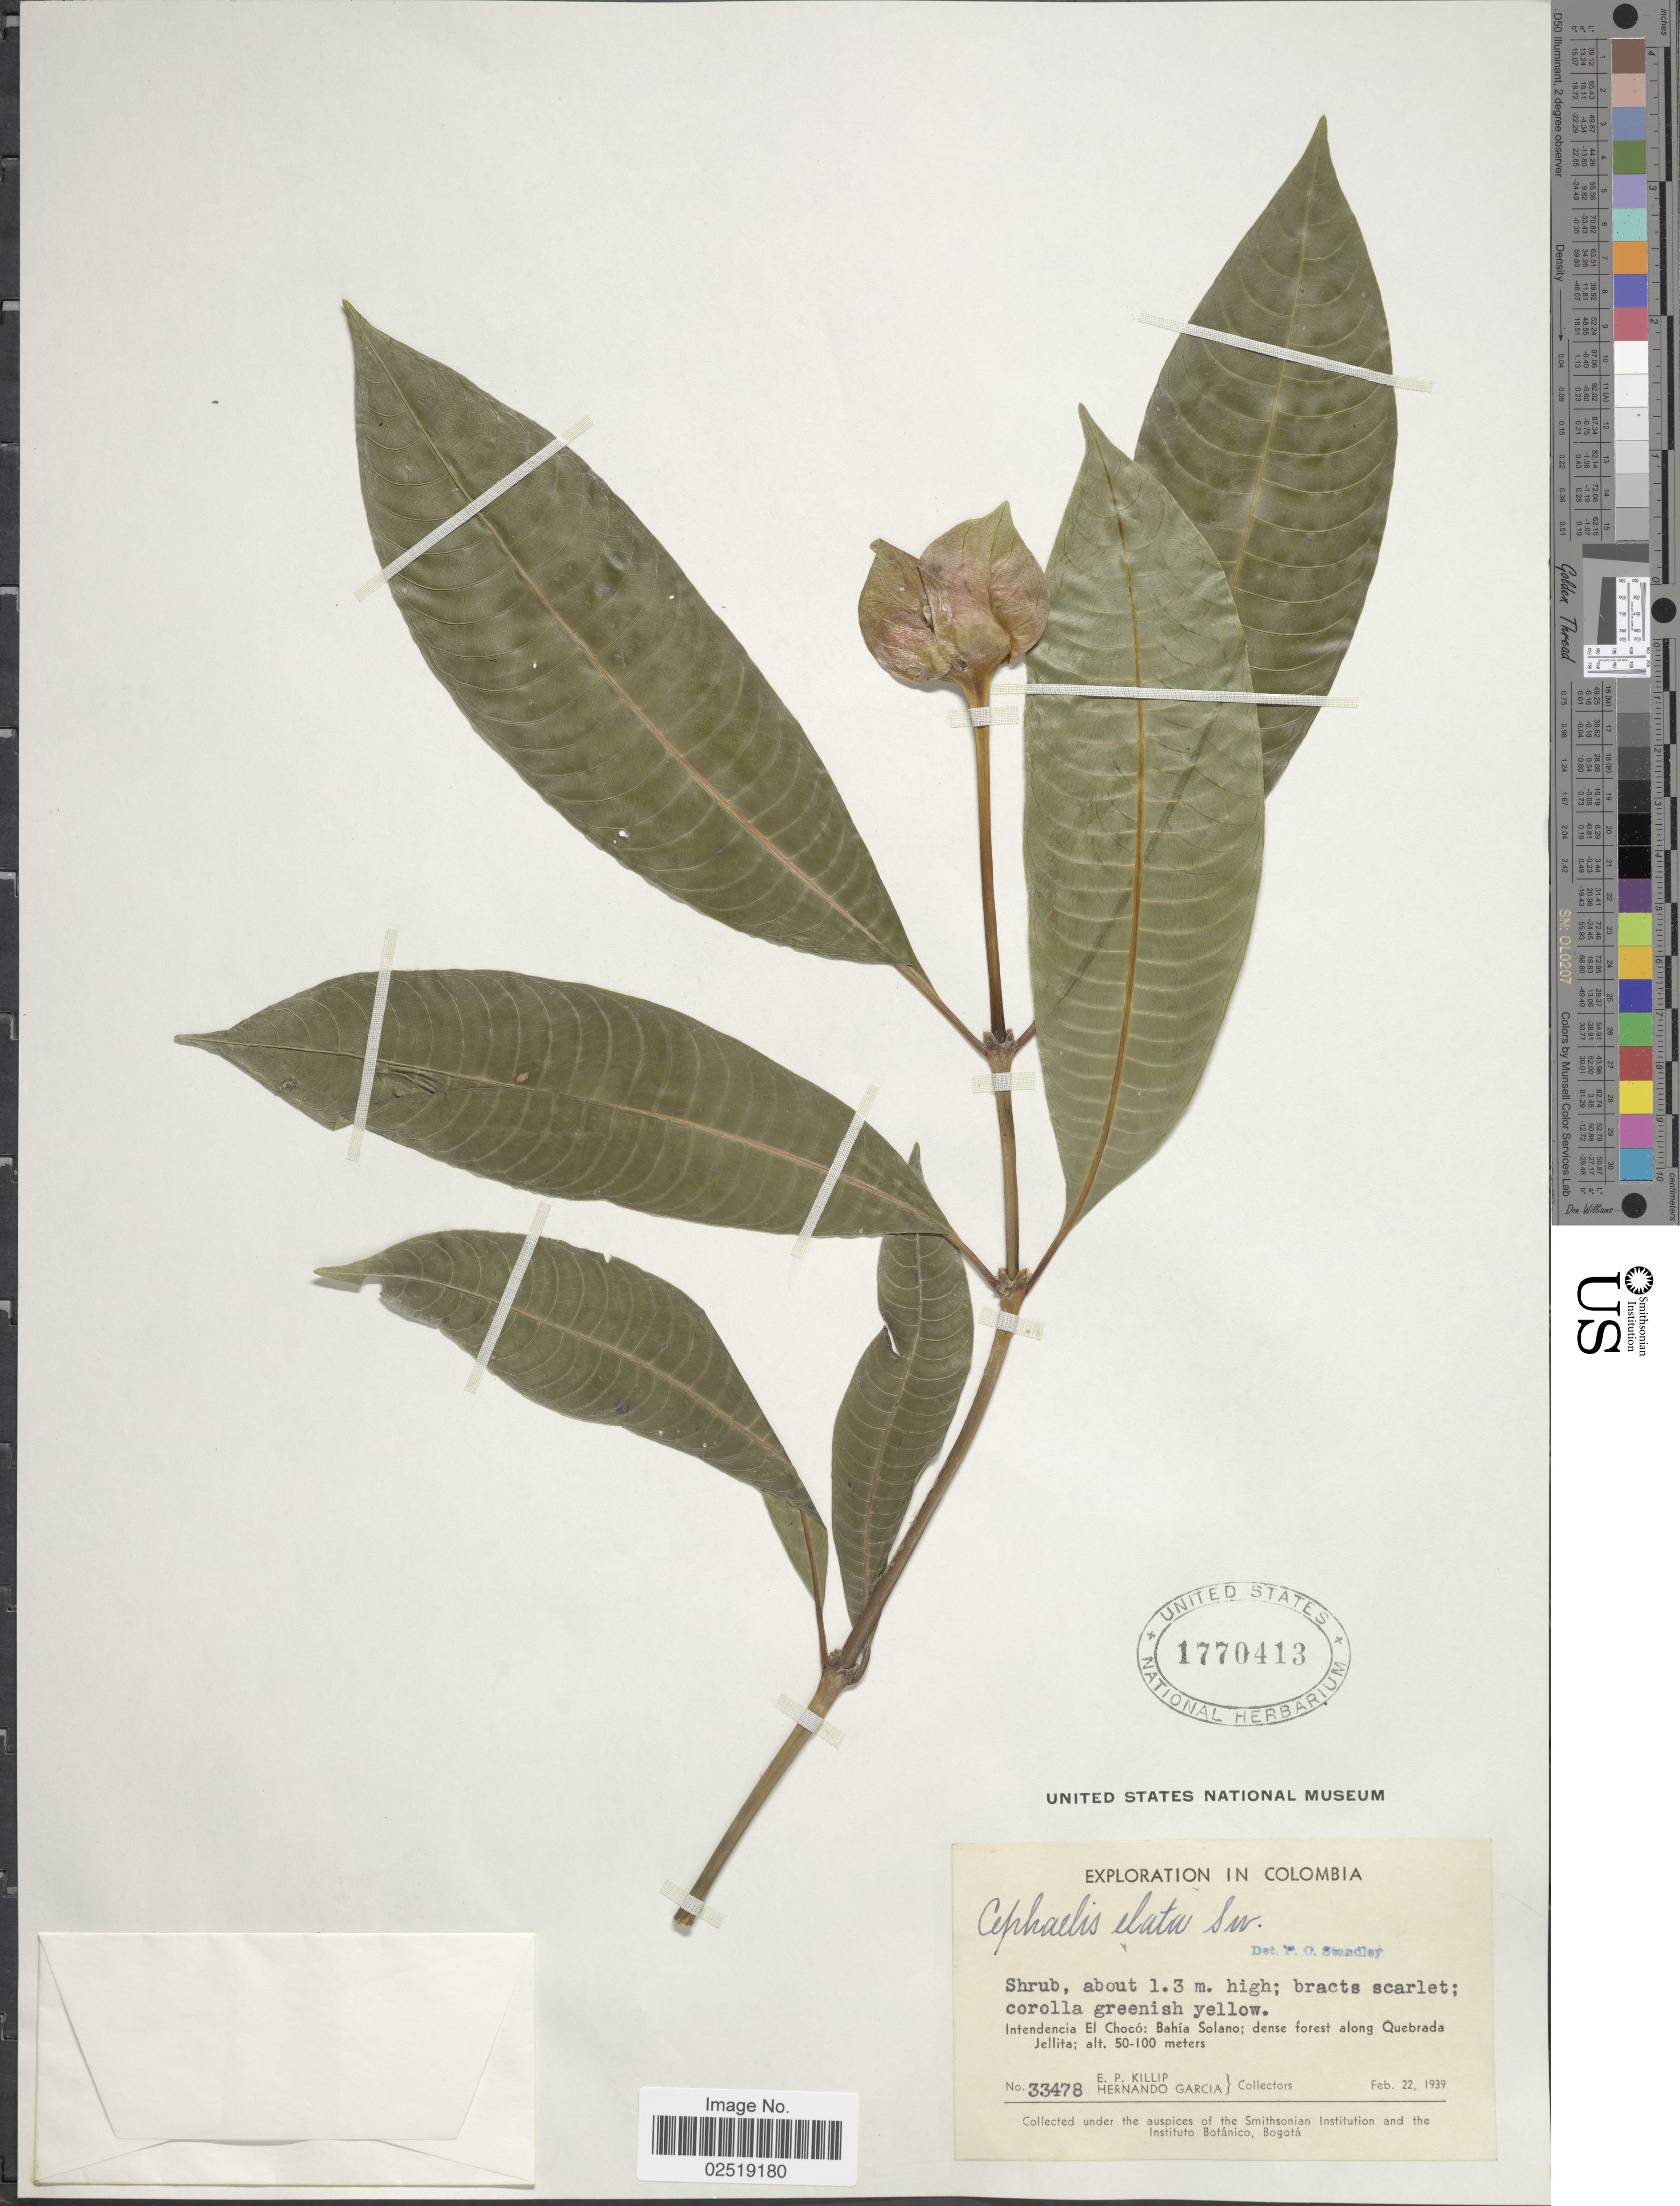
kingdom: Plantae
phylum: Tracheophyta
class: Magnoliopsida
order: Gentianales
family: Rubiaceae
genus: Psychotria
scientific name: Psychotria elata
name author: (Sw.) Hammel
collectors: E. P. Killip & H. Garcia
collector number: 33478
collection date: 1939-02-22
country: Colombia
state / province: Chocó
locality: Intendencia El Choco: Bahia Solano; dense forest along Quebrada Jellita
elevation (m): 50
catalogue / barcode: US 1770413